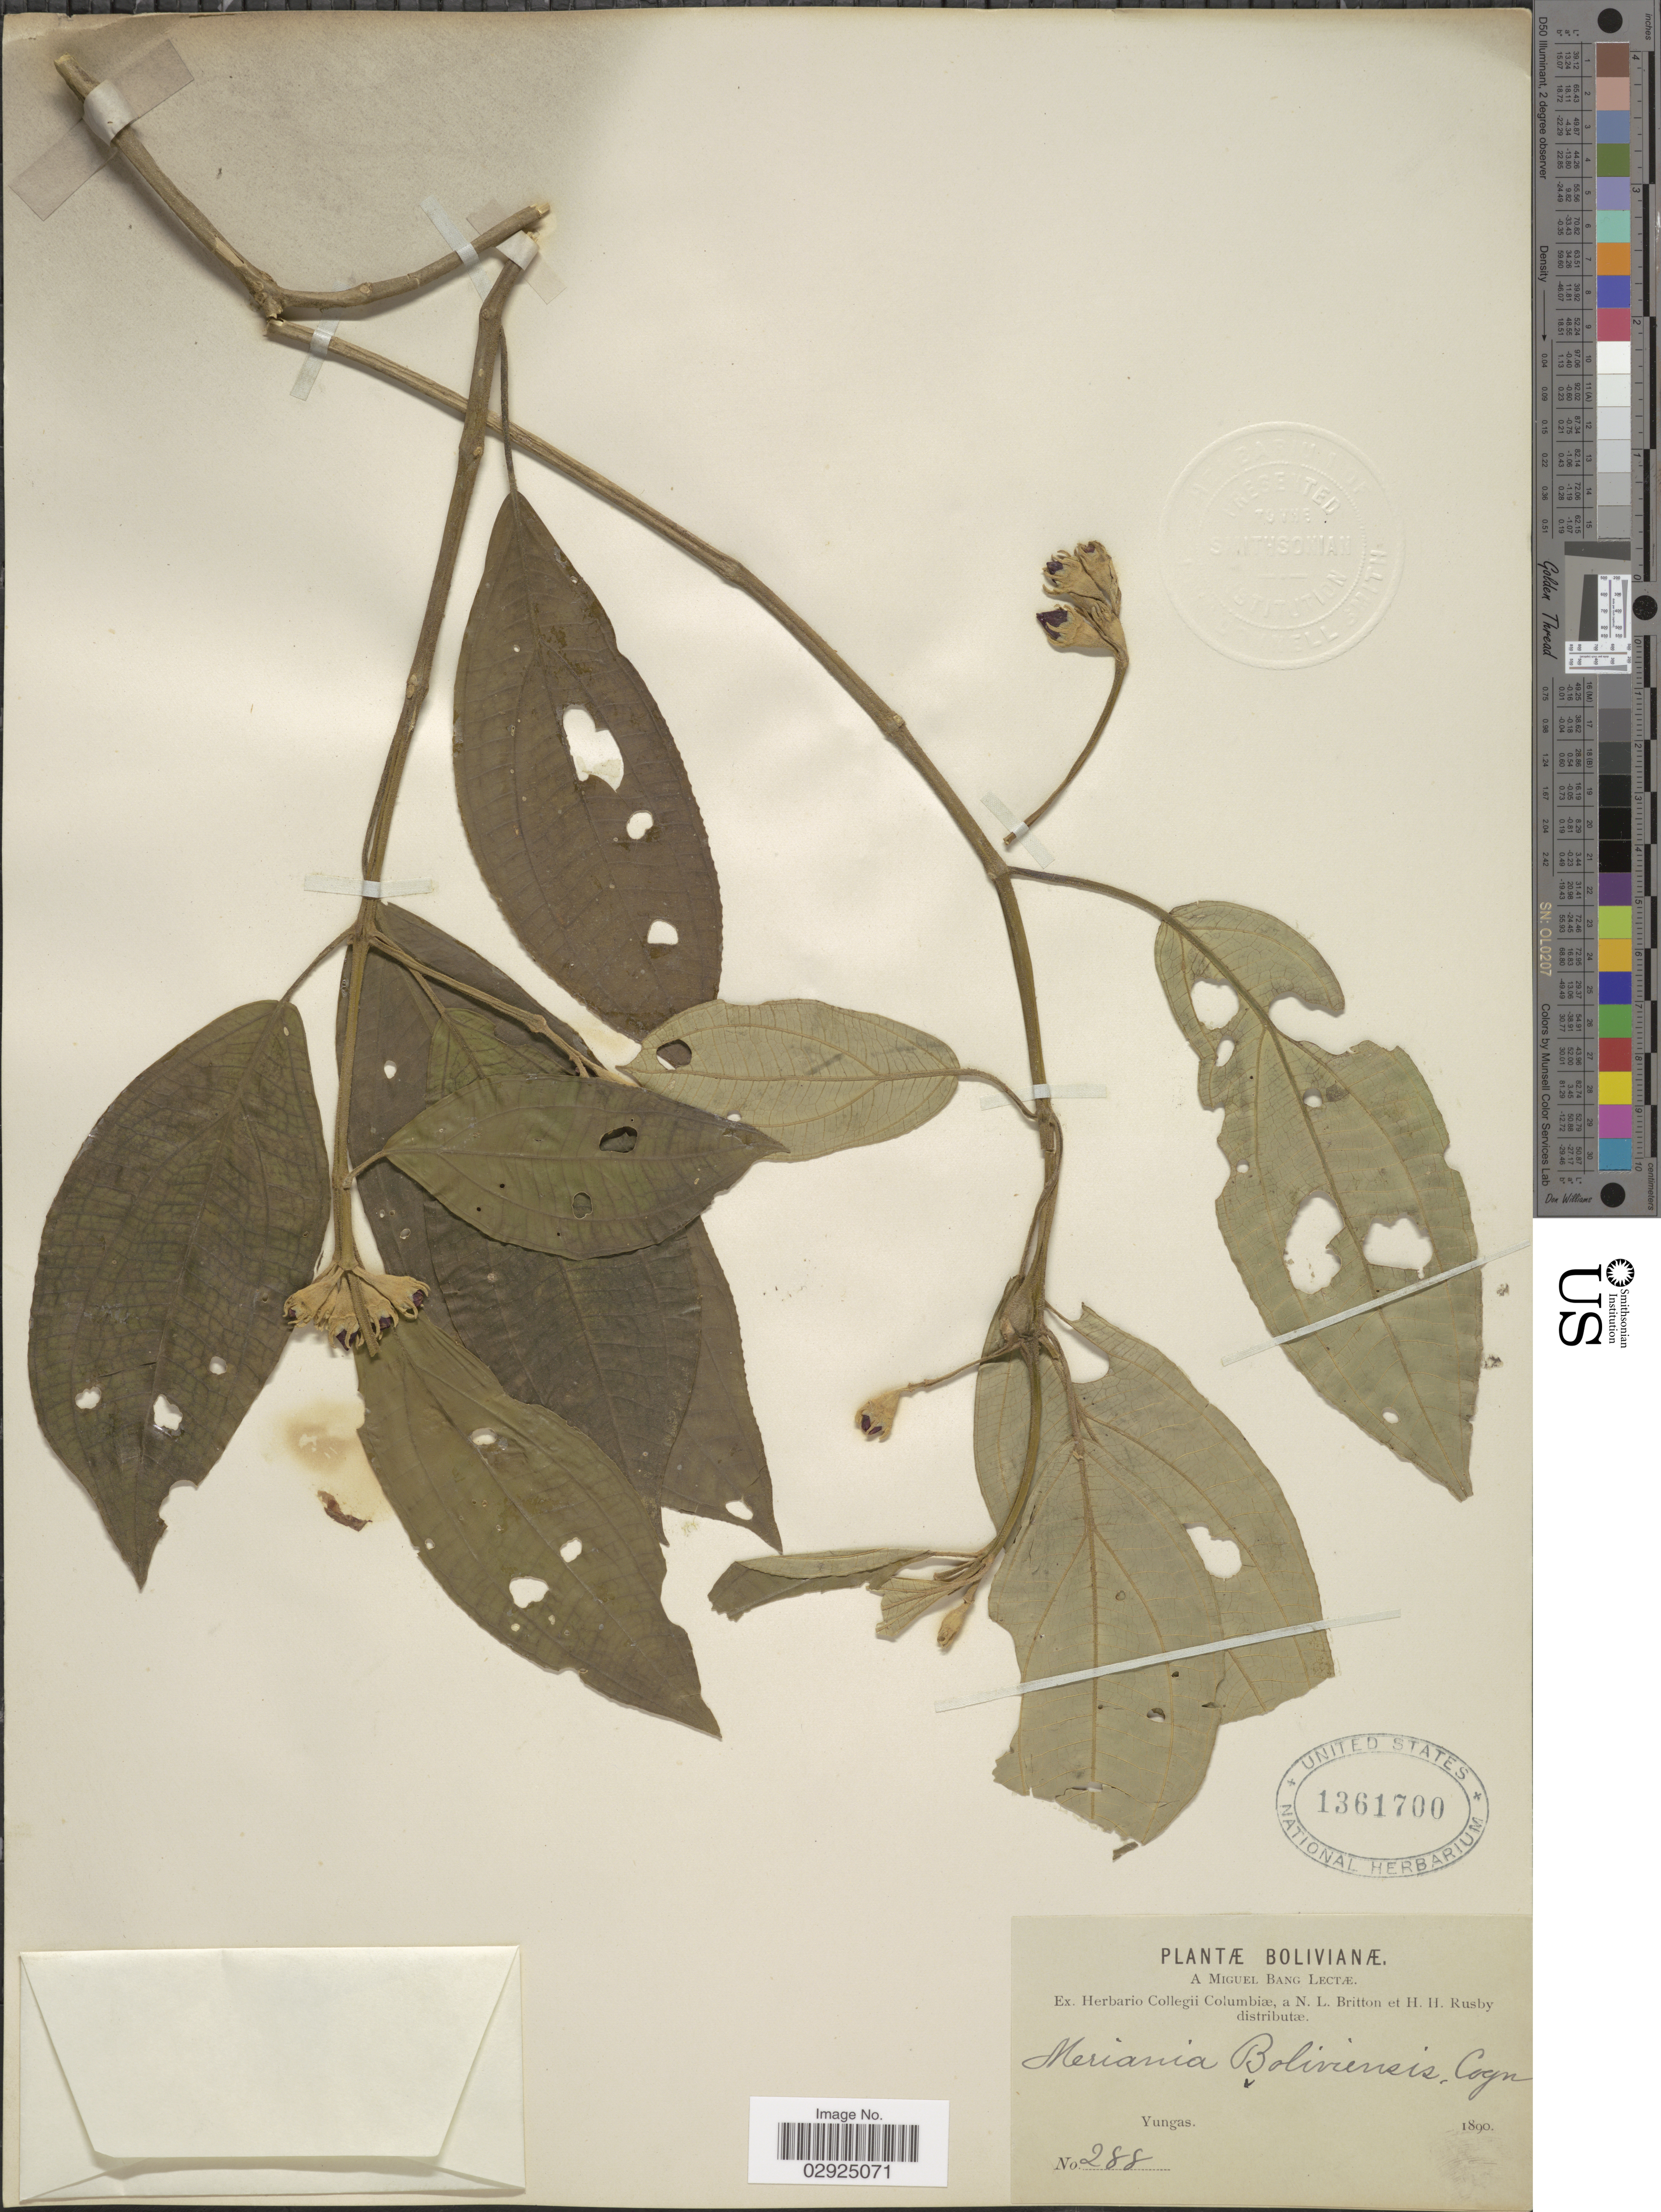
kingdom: Plantae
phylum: Tracheophyta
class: Magnoliopsida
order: Myrtales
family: Melastomataceae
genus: Meriania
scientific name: Meriania boliviensis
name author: Cogn.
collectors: M. Bang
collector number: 288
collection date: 1890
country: Bolivia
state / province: La Paz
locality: Yungas.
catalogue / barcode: US 1361700